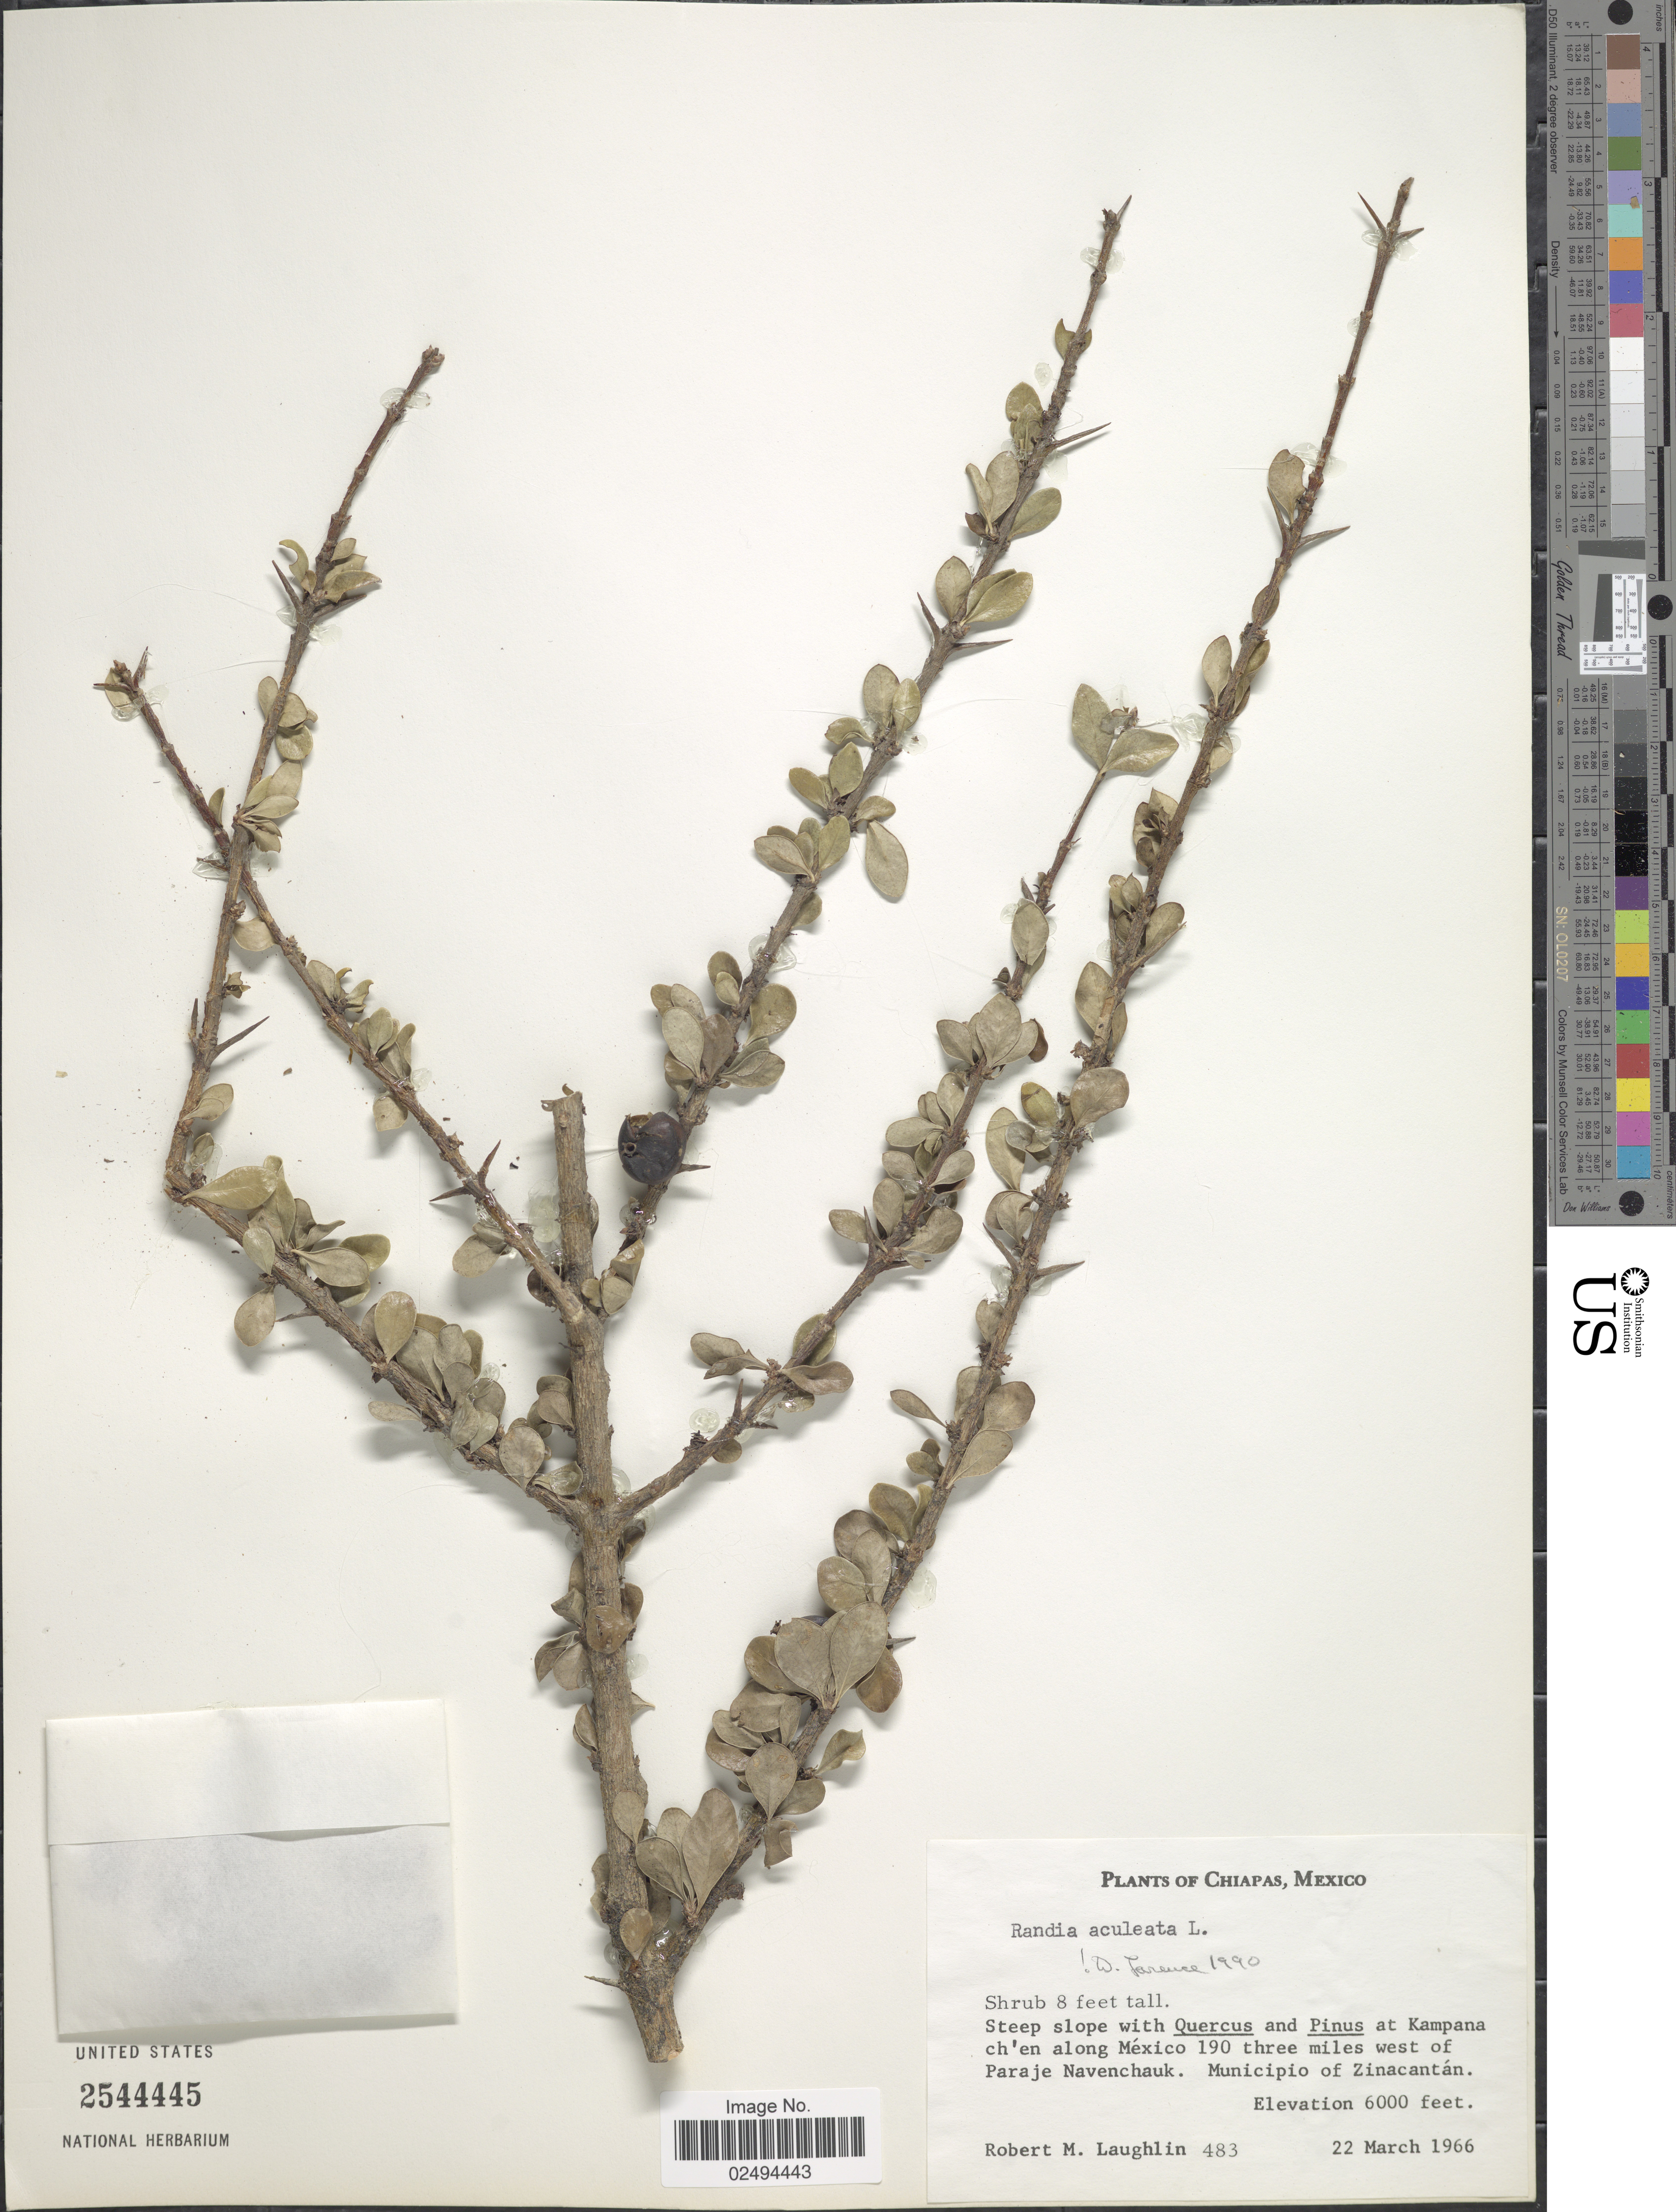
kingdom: Plantae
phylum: Tracheophyta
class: Magnoliopsida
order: Gentianales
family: Rubiaceae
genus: Randia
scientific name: Randia aculeata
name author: L.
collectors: R. M. Laughlin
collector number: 483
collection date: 1966-03-22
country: Mexico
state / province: Chiapas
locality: At Kampana ch'en along Mexico 190 three miles west of Paraje Navenchauk. Municipio of Zinacantan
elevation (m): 1829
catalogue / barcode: US 2544445